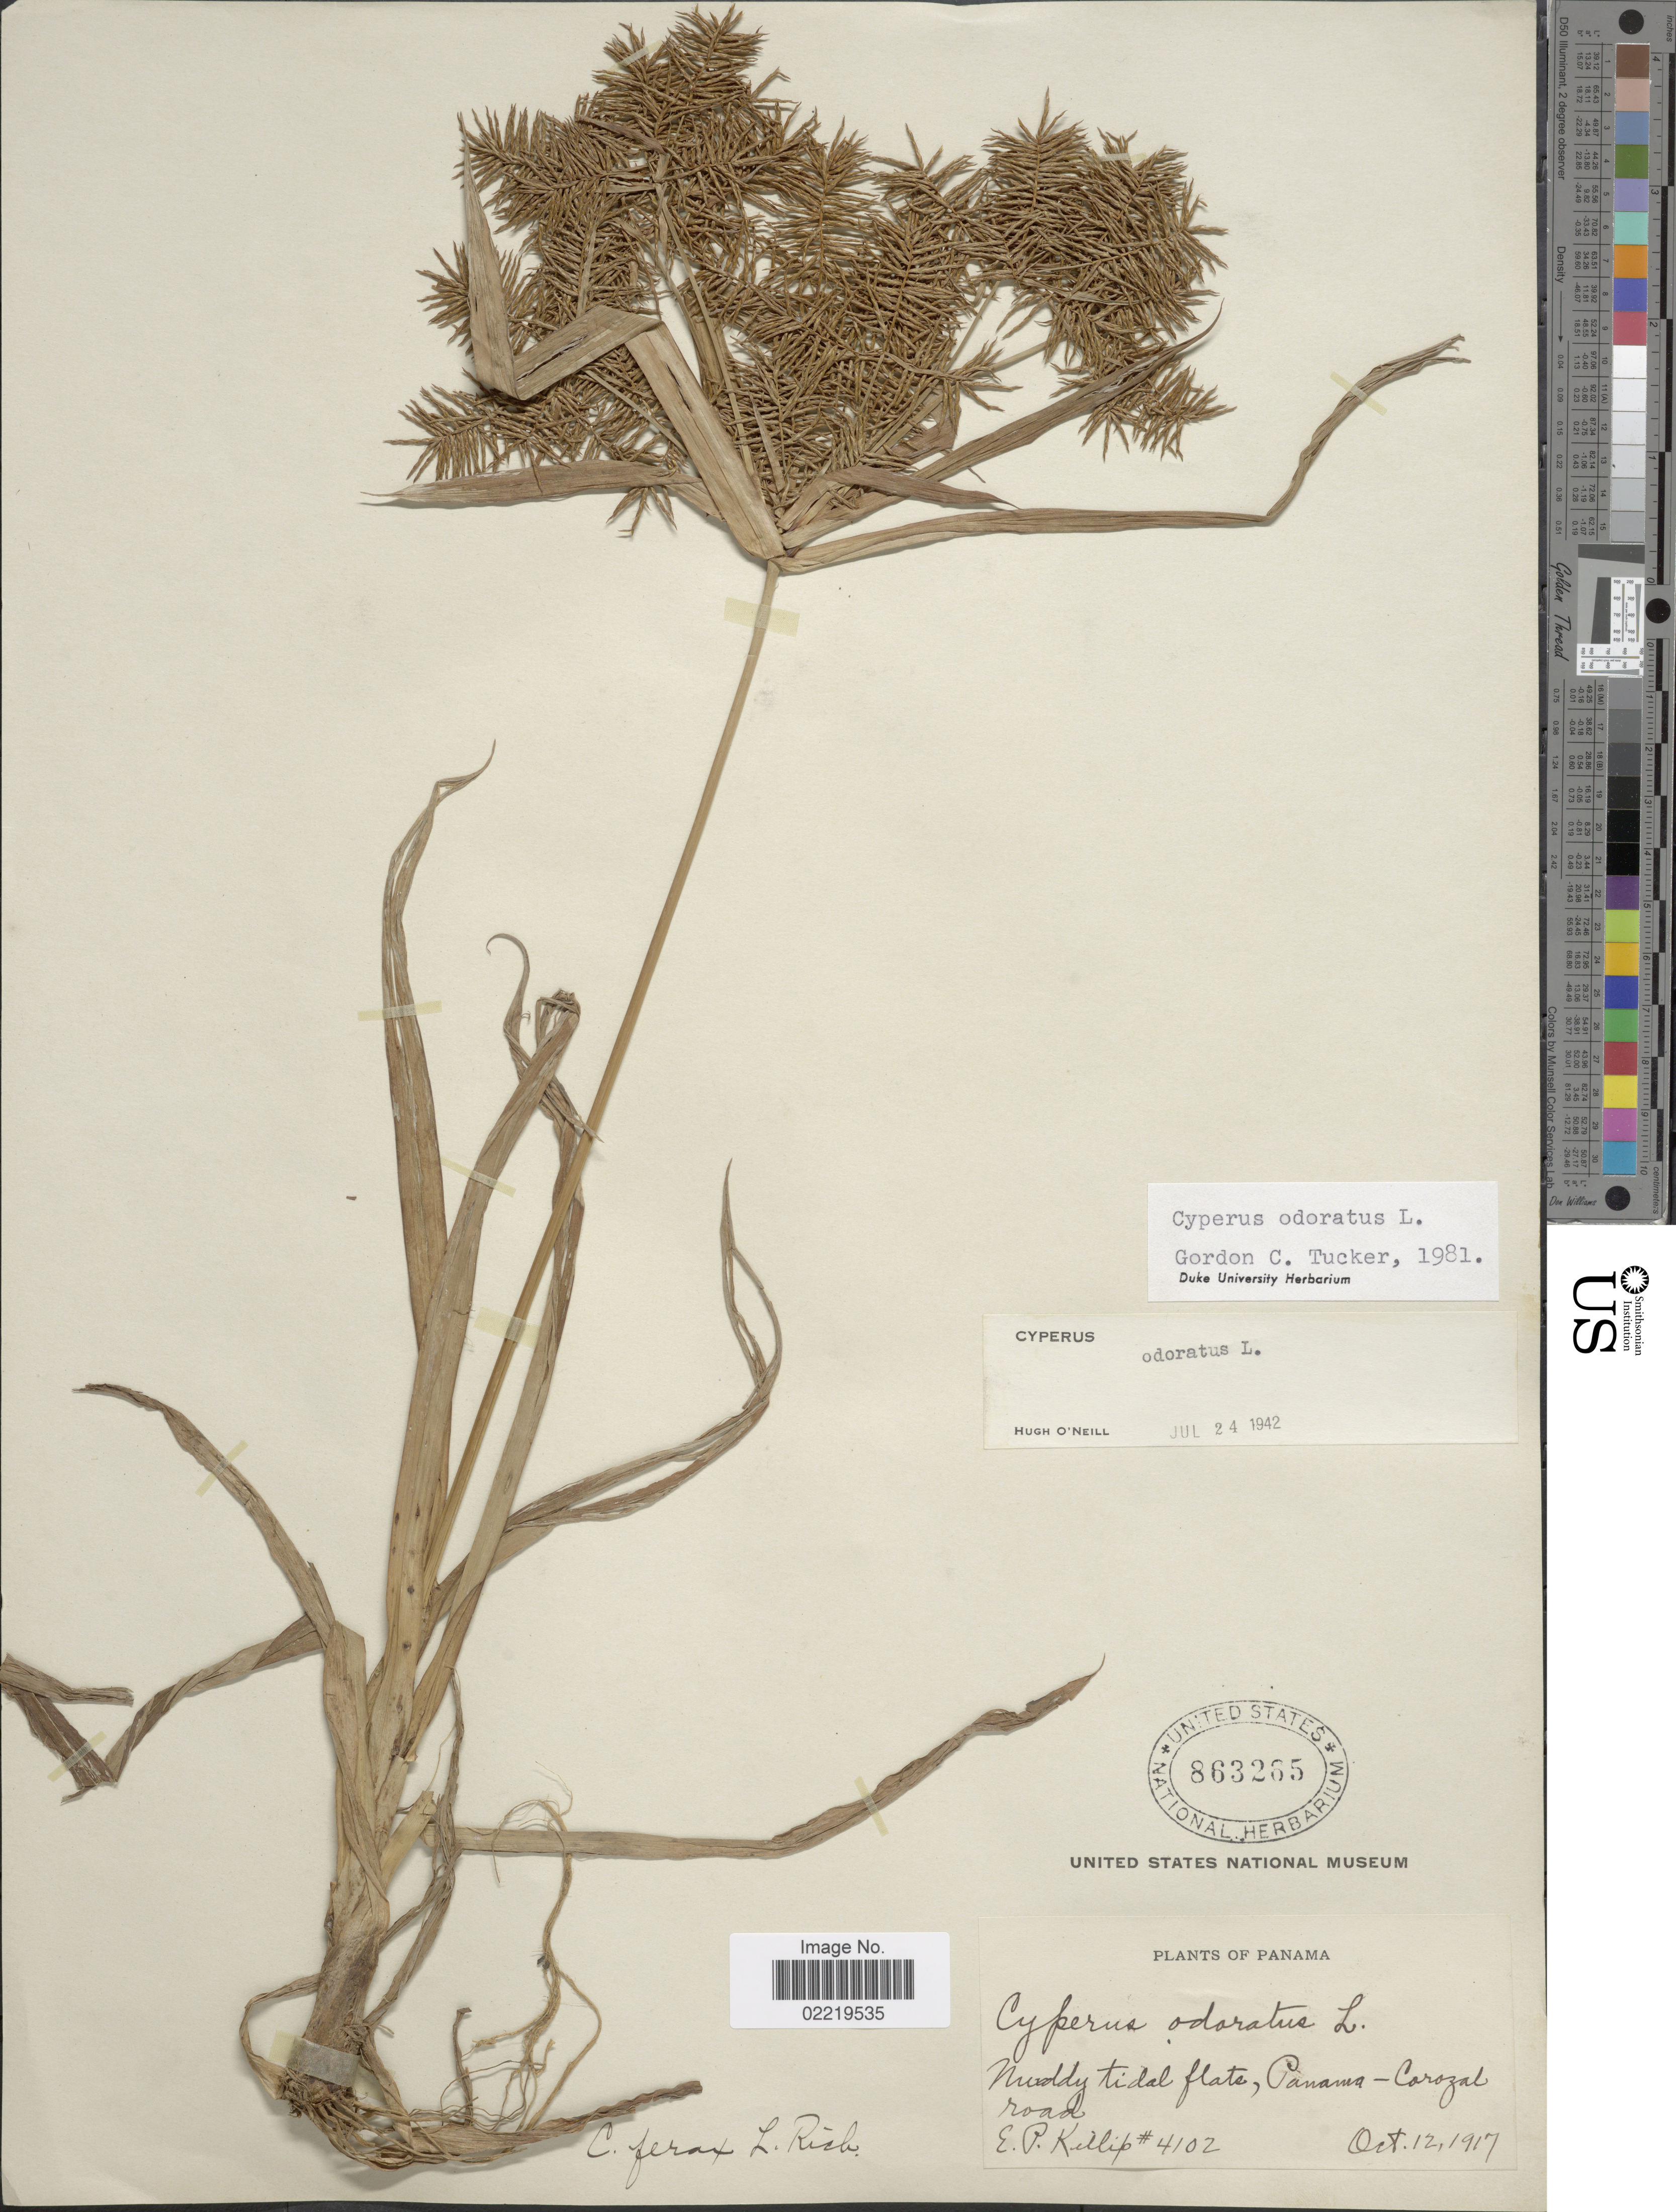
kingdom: Plantae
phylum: Tracheophyta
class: Liliopsida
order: Poales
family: Cyperaceae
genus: Cyperus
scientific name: Cyperus odoratus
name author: L.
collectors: E. P. Killip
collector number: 4102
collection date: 1917-10-12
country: Panama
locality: Muddy tidal flats, Panama-Corozal road.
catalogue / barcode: US 863265